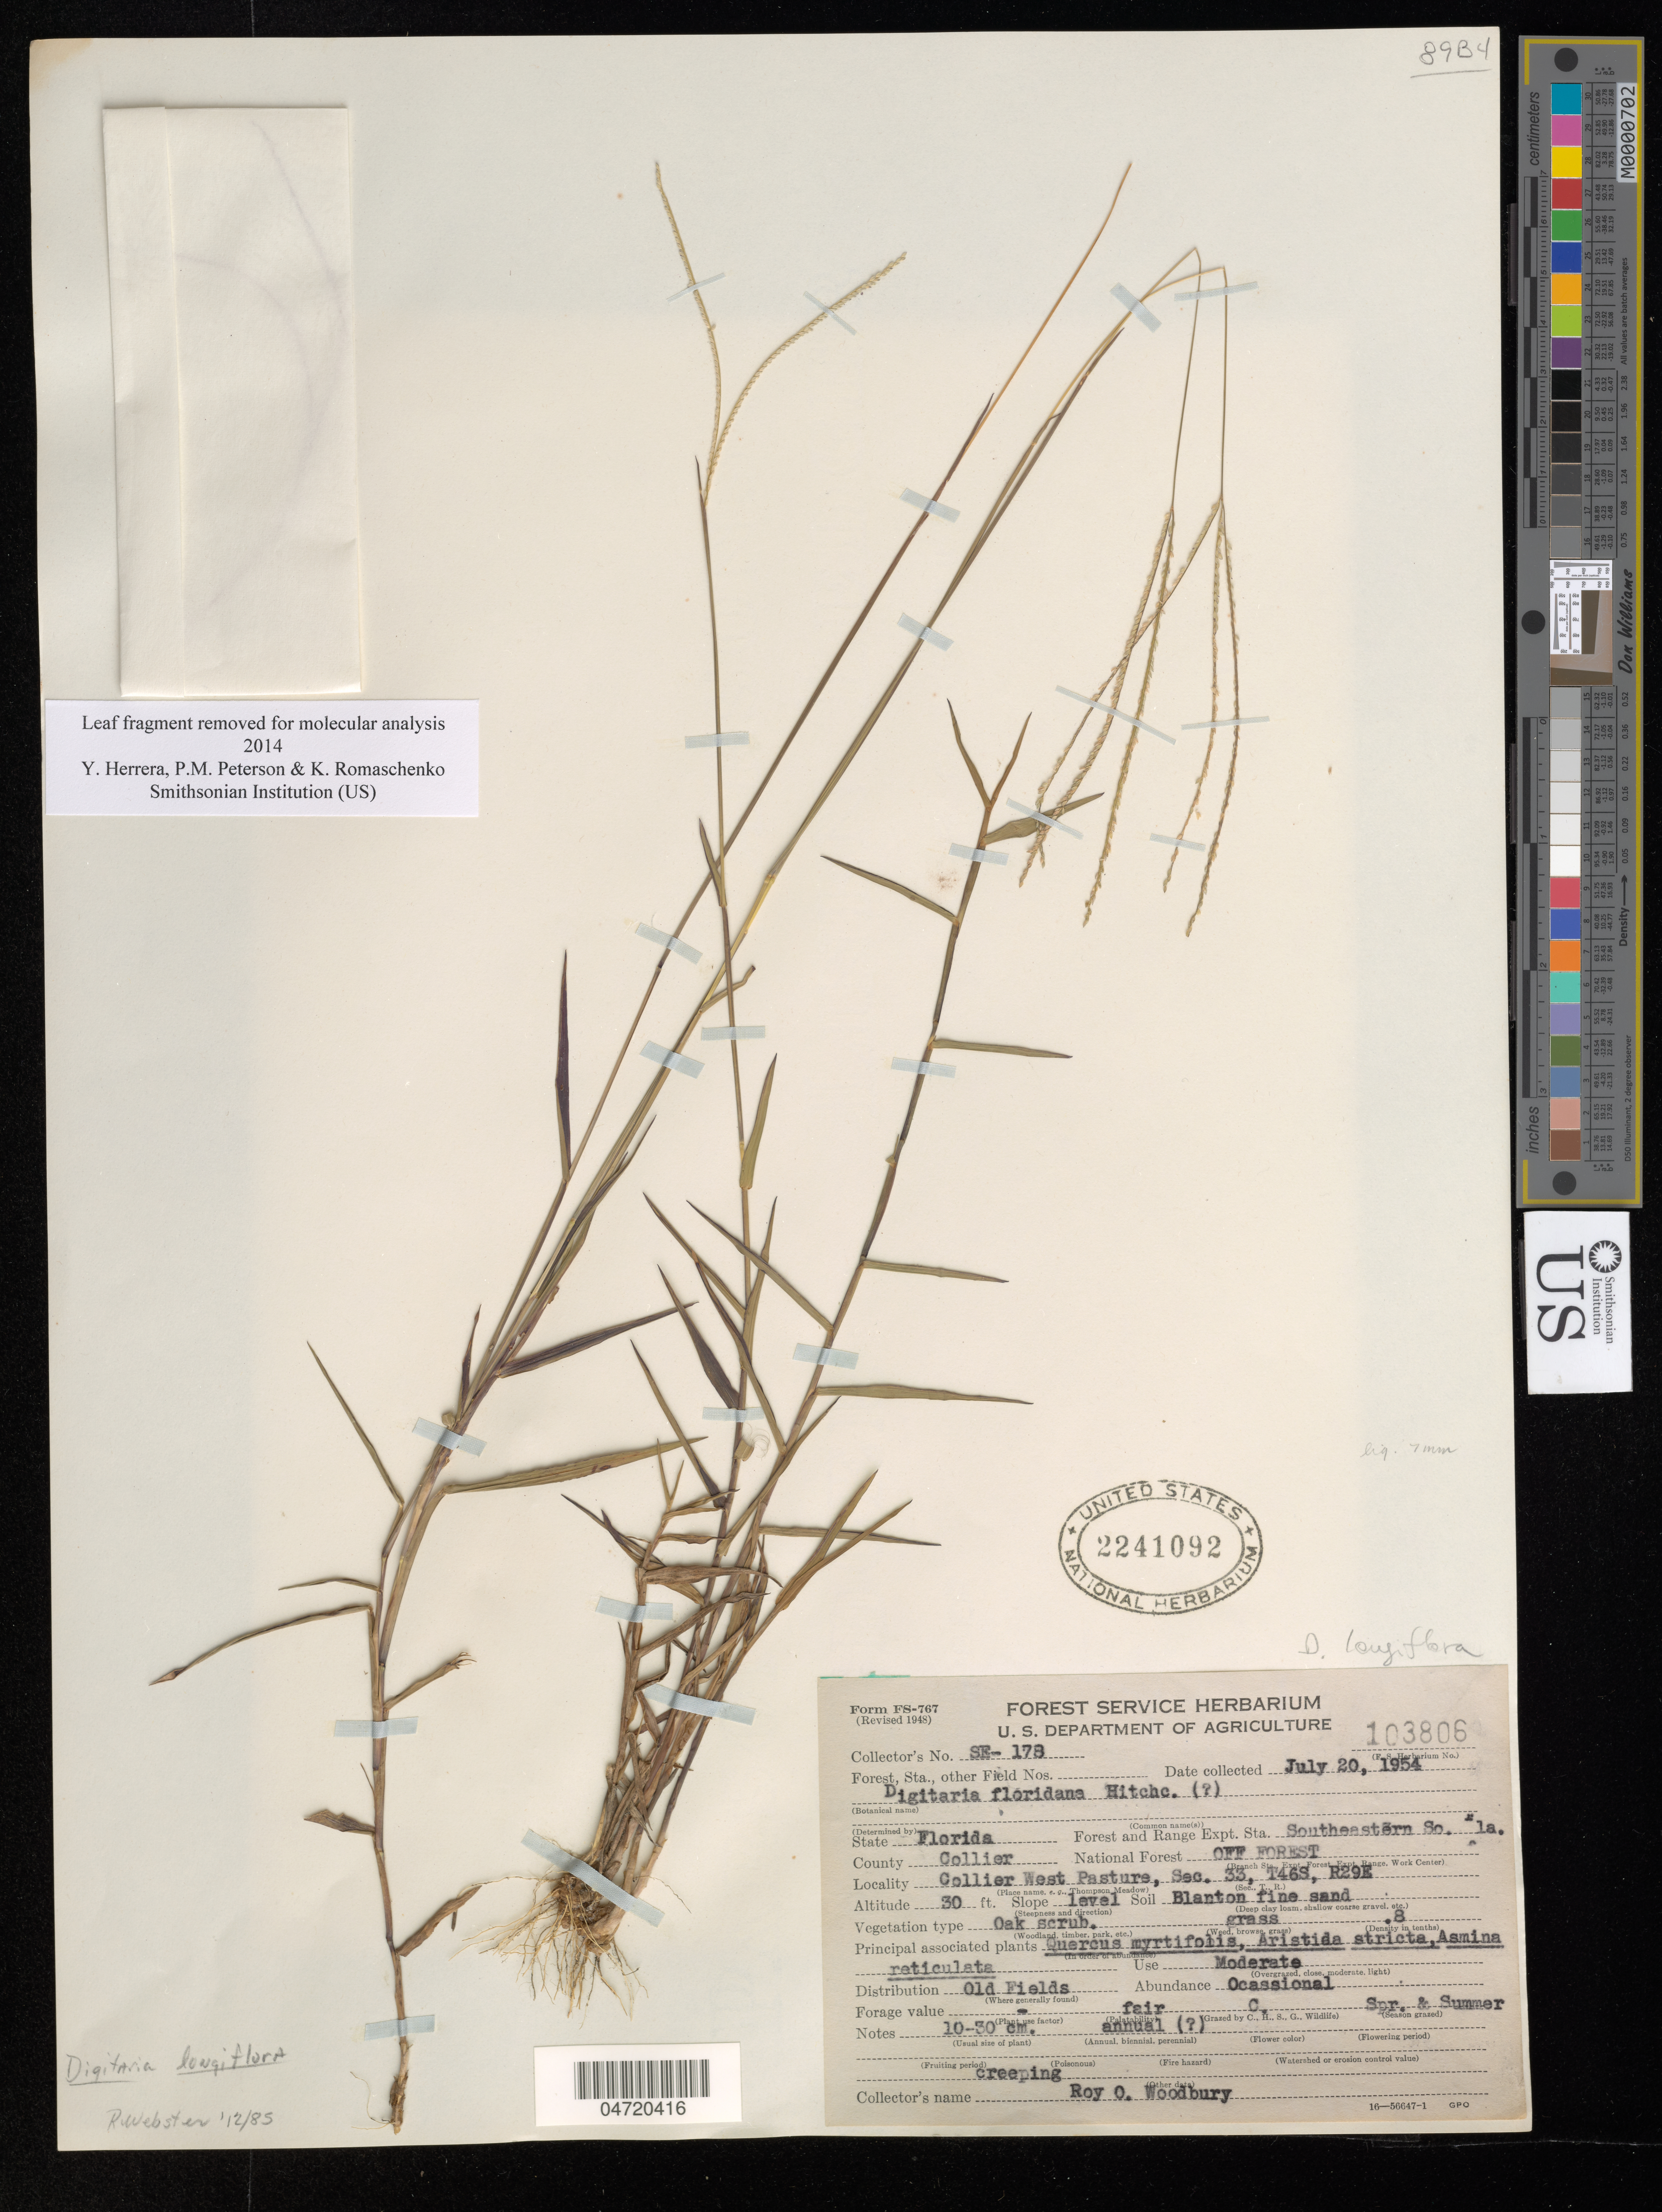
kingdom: Plantae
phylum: Tracheophyta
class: Liliopsida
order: Poales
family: Poaceae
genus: Digitaria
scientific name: Digitaria longiflora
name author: (Retz.) Pers.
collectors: R. Woodbury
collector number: SE-178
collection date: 1954-07-20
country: United States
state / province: Florida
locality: Forest and Range Expt. Sta. Southeastern So. Fla. County Collier. National Forest OFF FOREST. Collier West Pasture, Sec. 33, T46S, R29E.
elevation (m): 9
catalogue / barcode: US 2241092